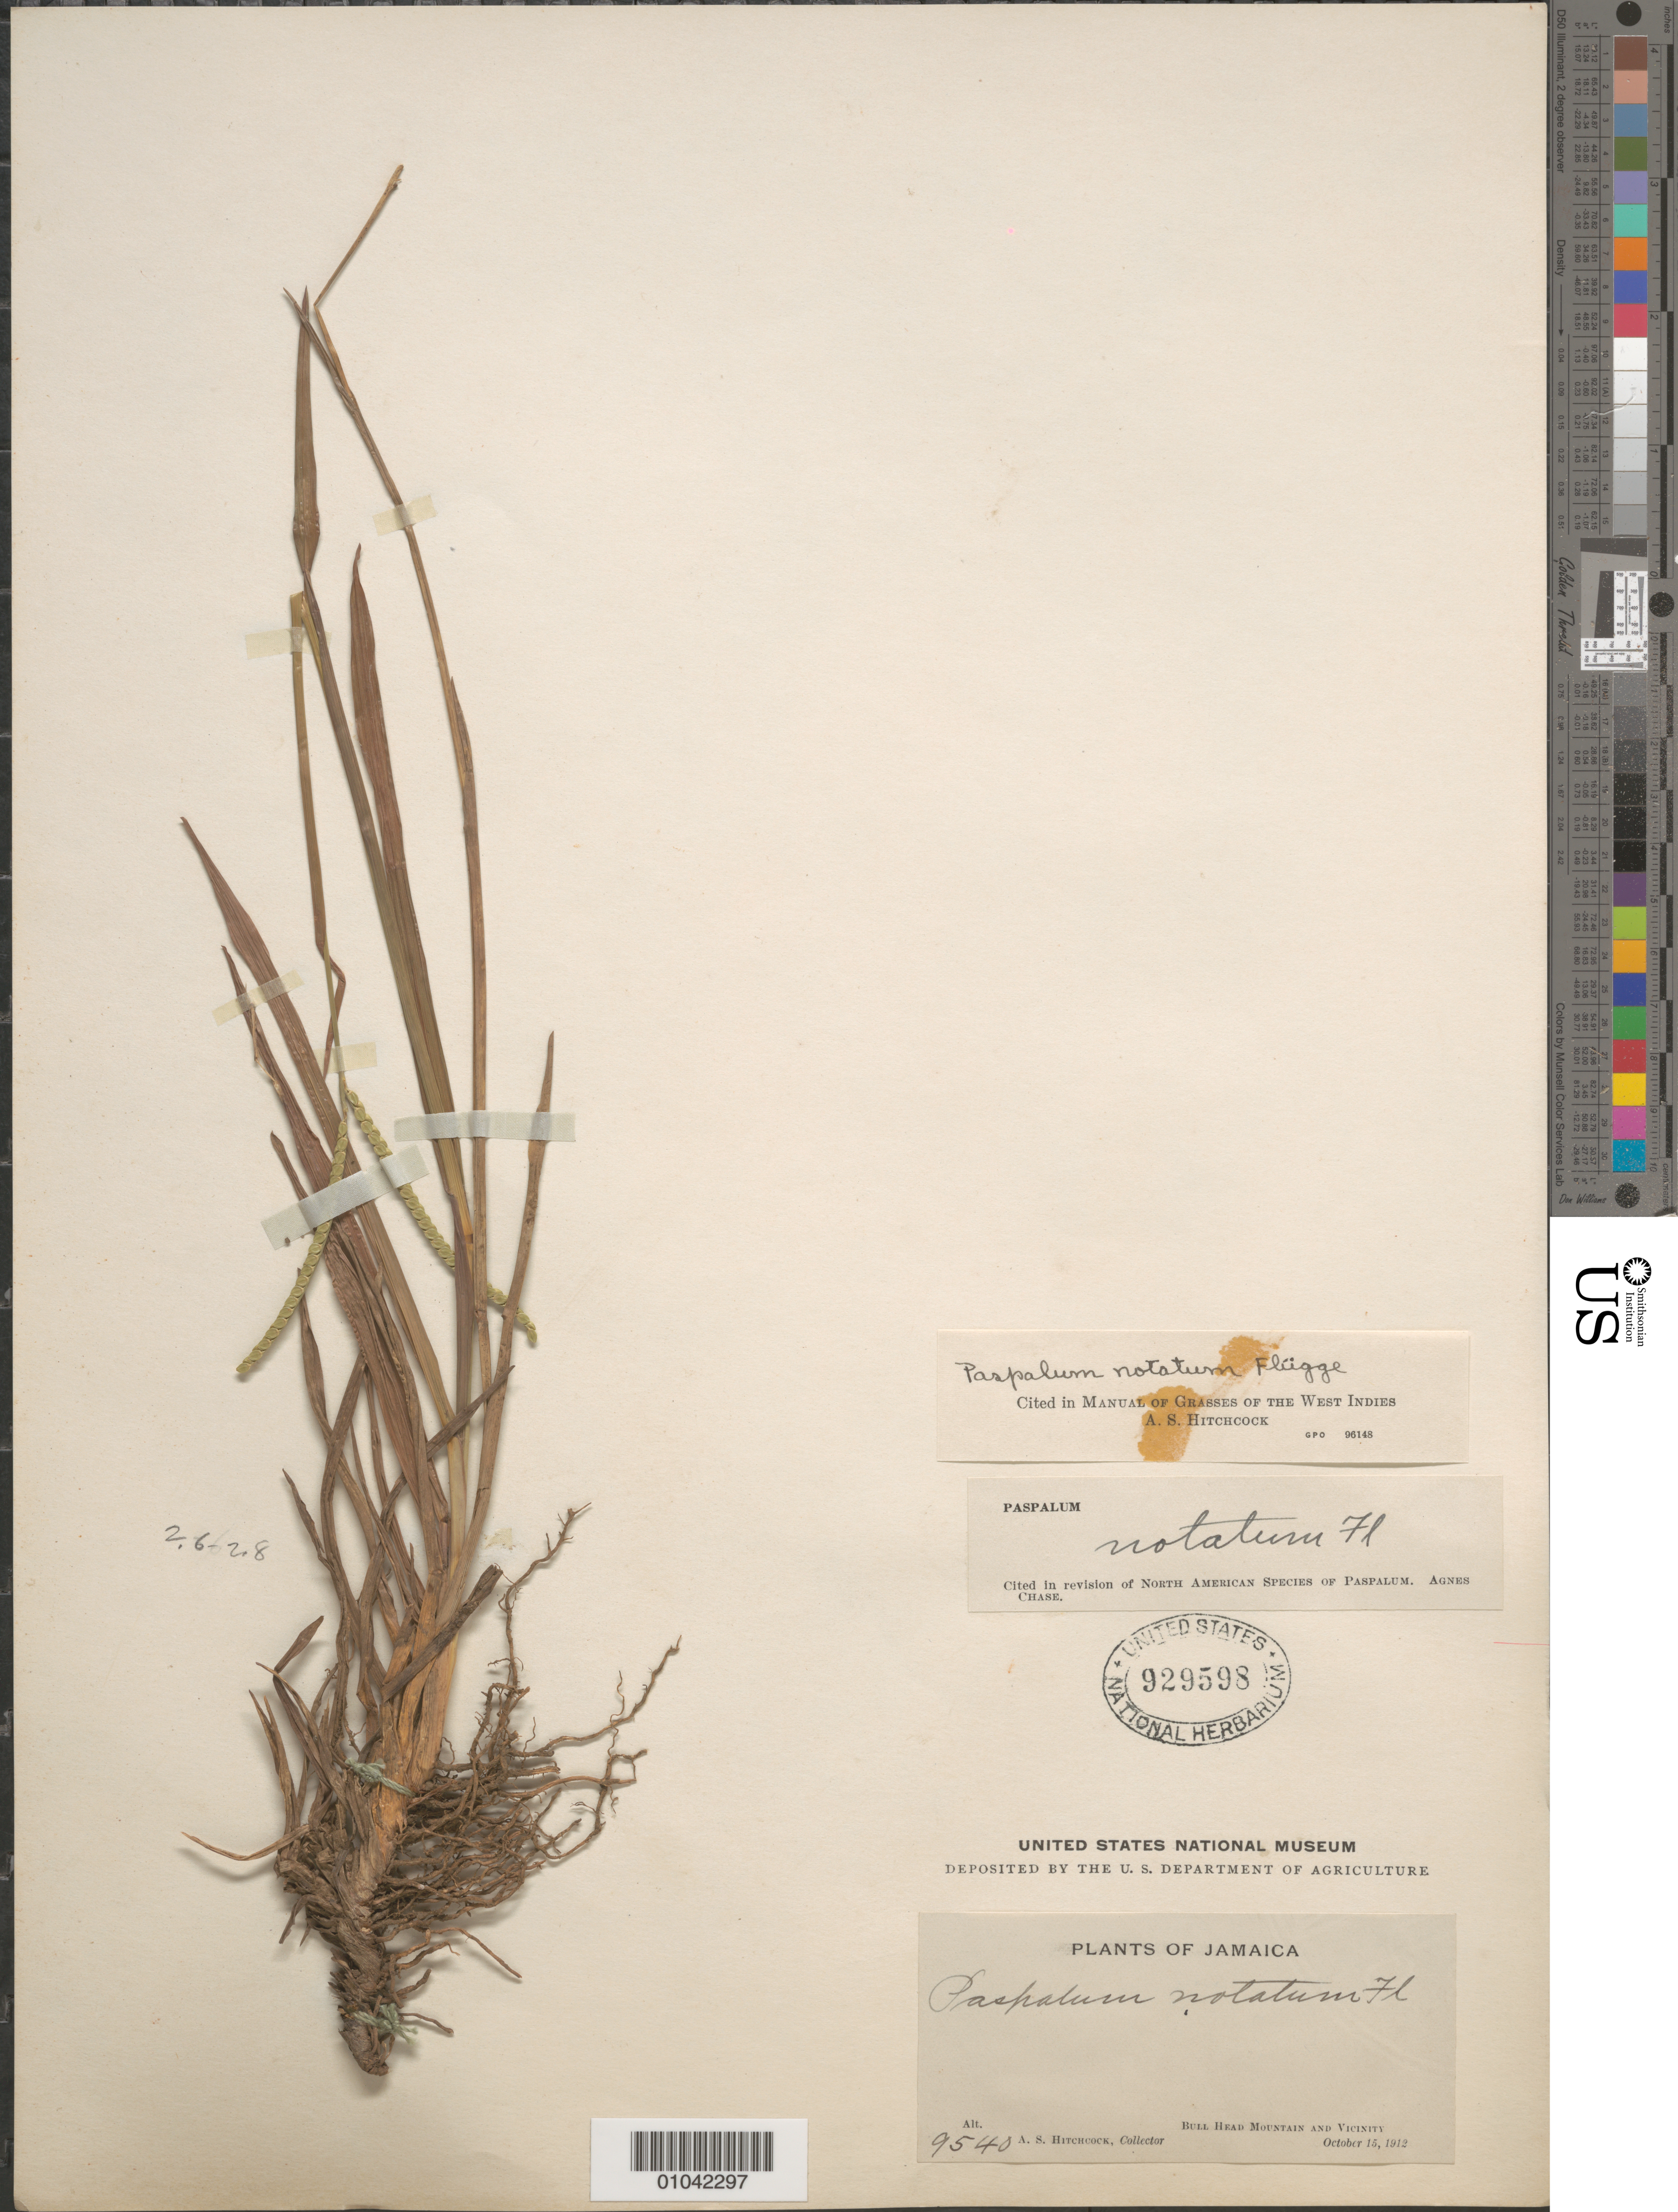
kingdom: Plantae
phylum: Tracheophyta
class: Liliopsida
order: Poales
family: Poaceae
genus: Paspalum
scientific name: Paspalum notatum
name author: Flüggé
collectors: A. S. Hitchcock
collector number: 9540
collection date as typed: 15 Oct 1912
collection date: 1912-10-15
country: Jamaica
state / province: Clarendon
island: Jamaica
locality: Bull Head Mountain and vicinity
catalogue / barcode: US 929598